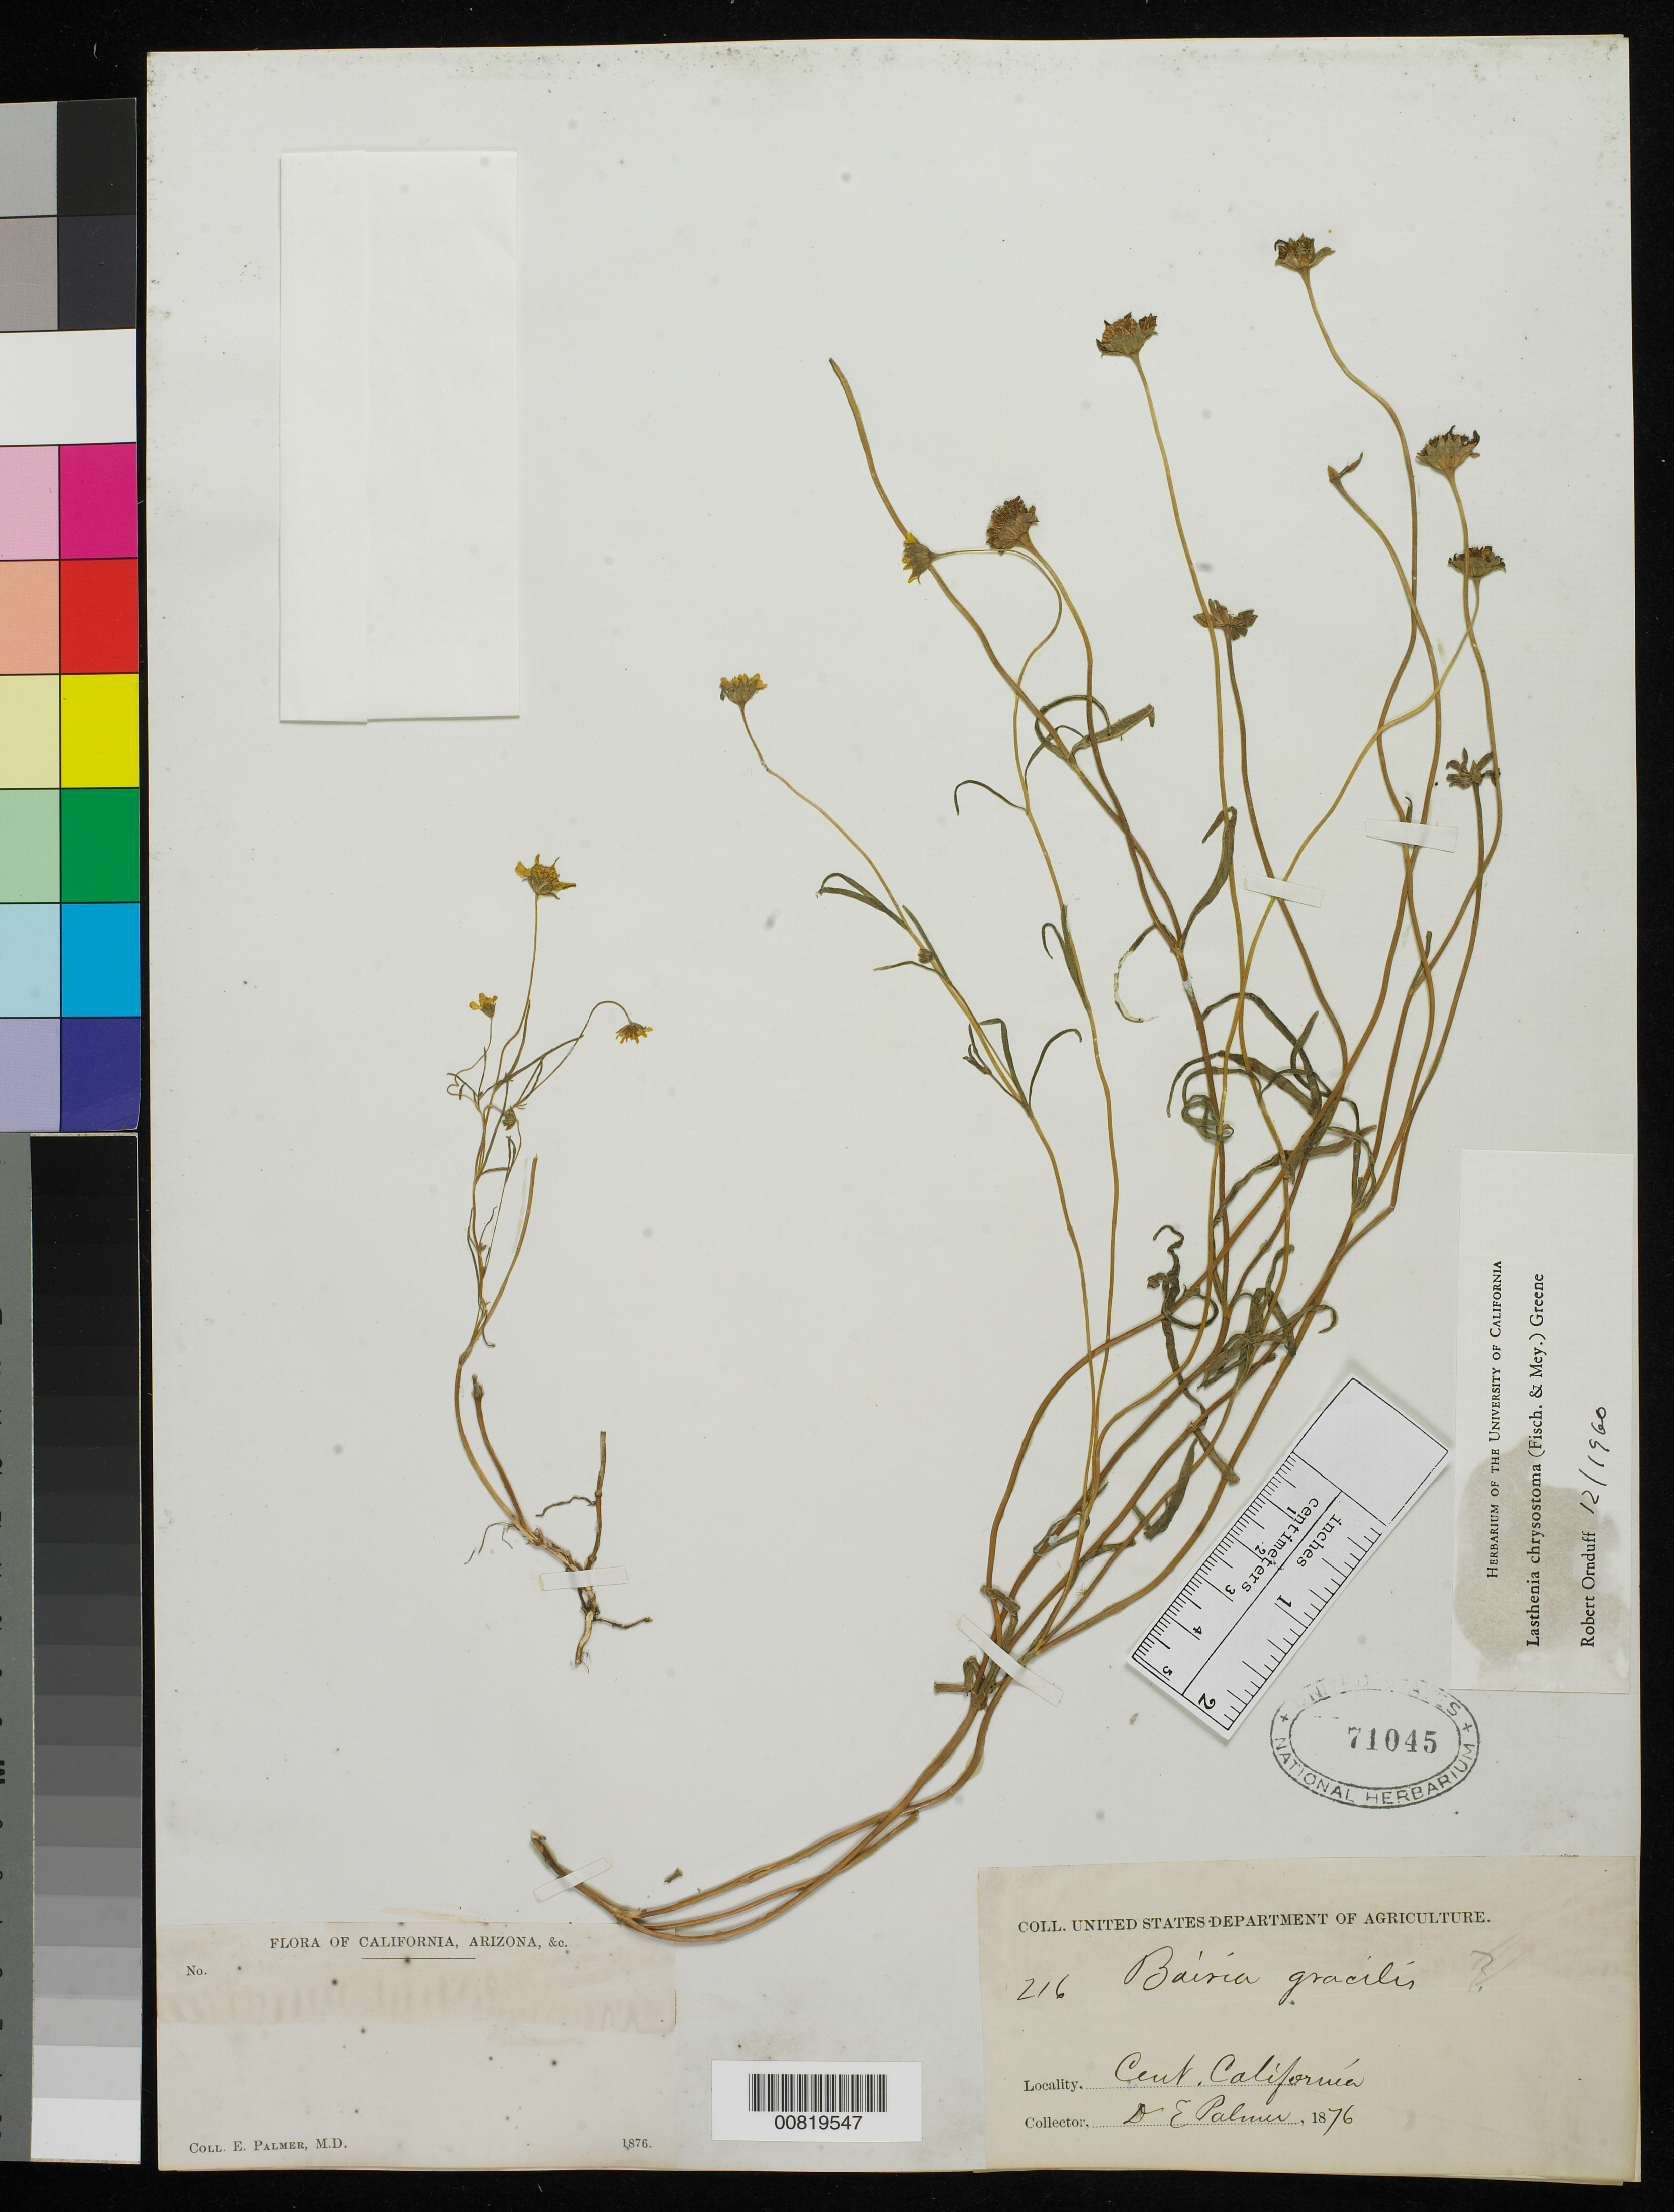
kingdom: Plantae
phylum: Tracheophyta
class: Magnoliopsida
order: Asterales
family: Asteraceae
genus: Lasthenia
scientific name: Lasthenia chrysostoma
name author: (Fisch. & C.A. Mey.) Greene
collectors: E. Palmer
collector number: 216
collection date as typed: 1876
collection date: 1876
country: United States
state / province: California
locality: Central California.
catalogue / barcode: US 71045